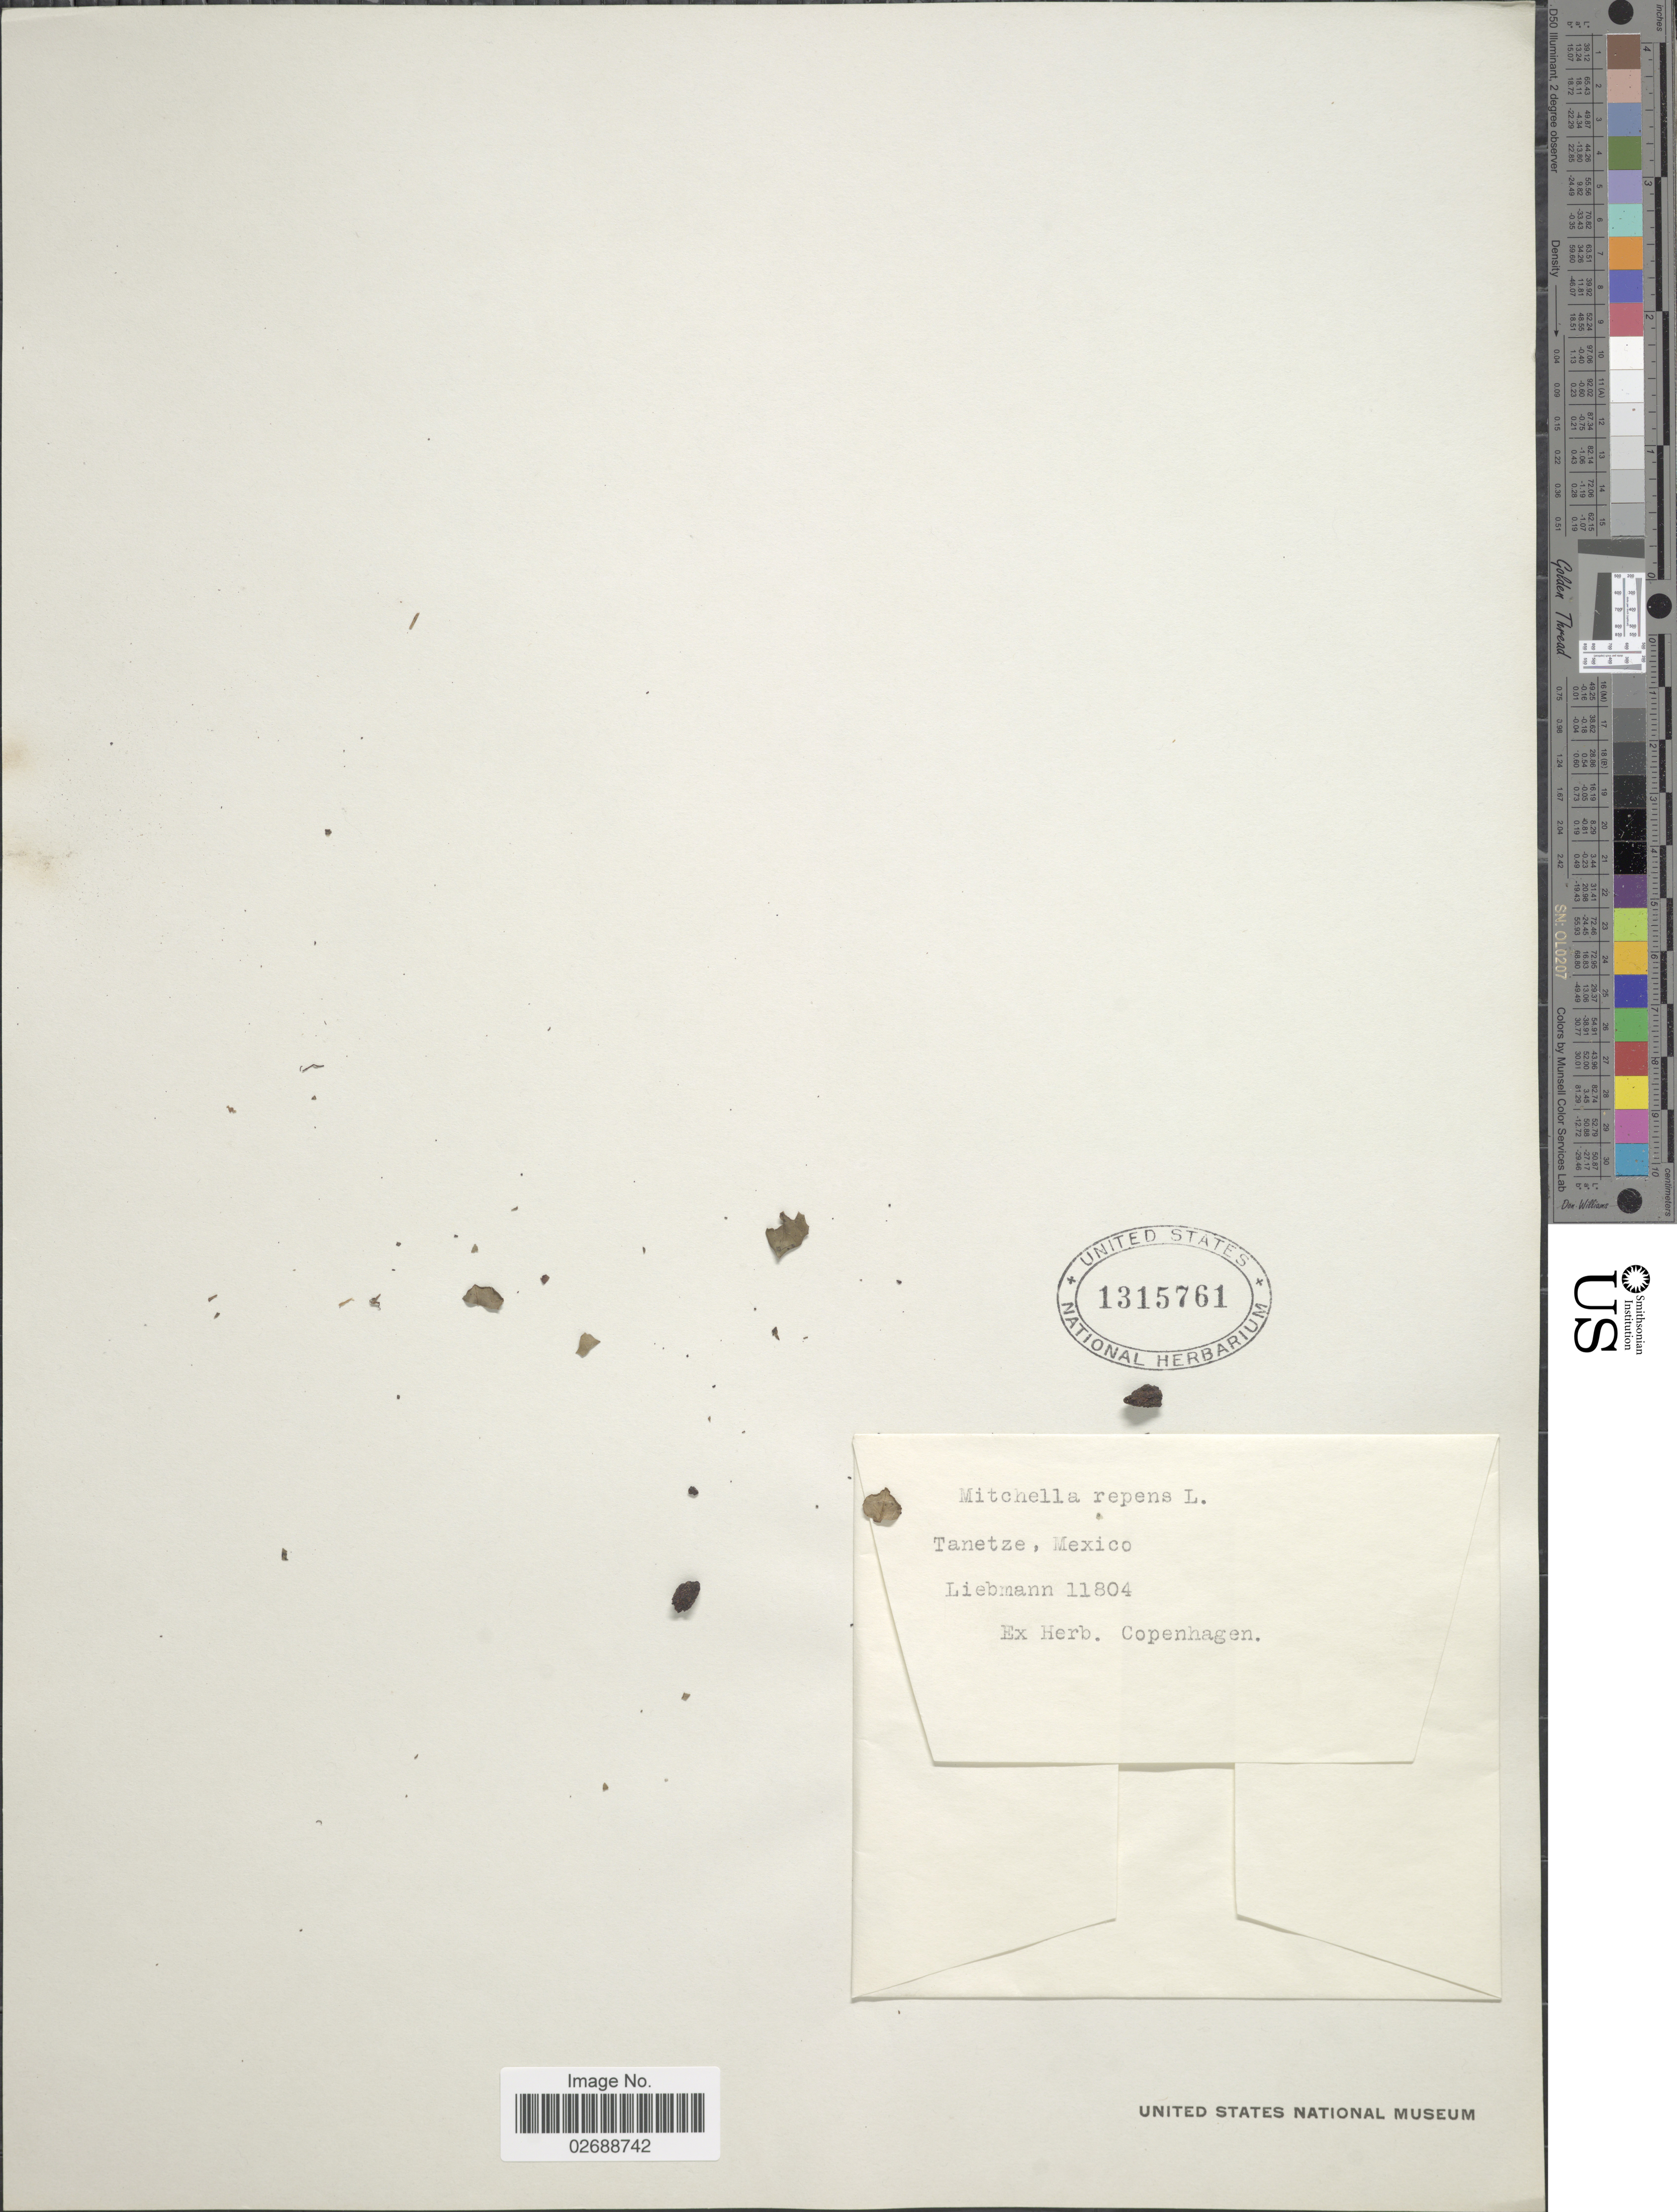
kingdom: Plantae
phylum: Tracheophyta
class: Magnoliopsida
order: Gentianales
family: Rubiaceae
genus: Mitchella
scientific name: Mitchella repens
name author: L.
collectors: Liebmann, --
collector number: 11804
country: Mexico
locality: Tanetze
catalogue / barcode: US 1315761